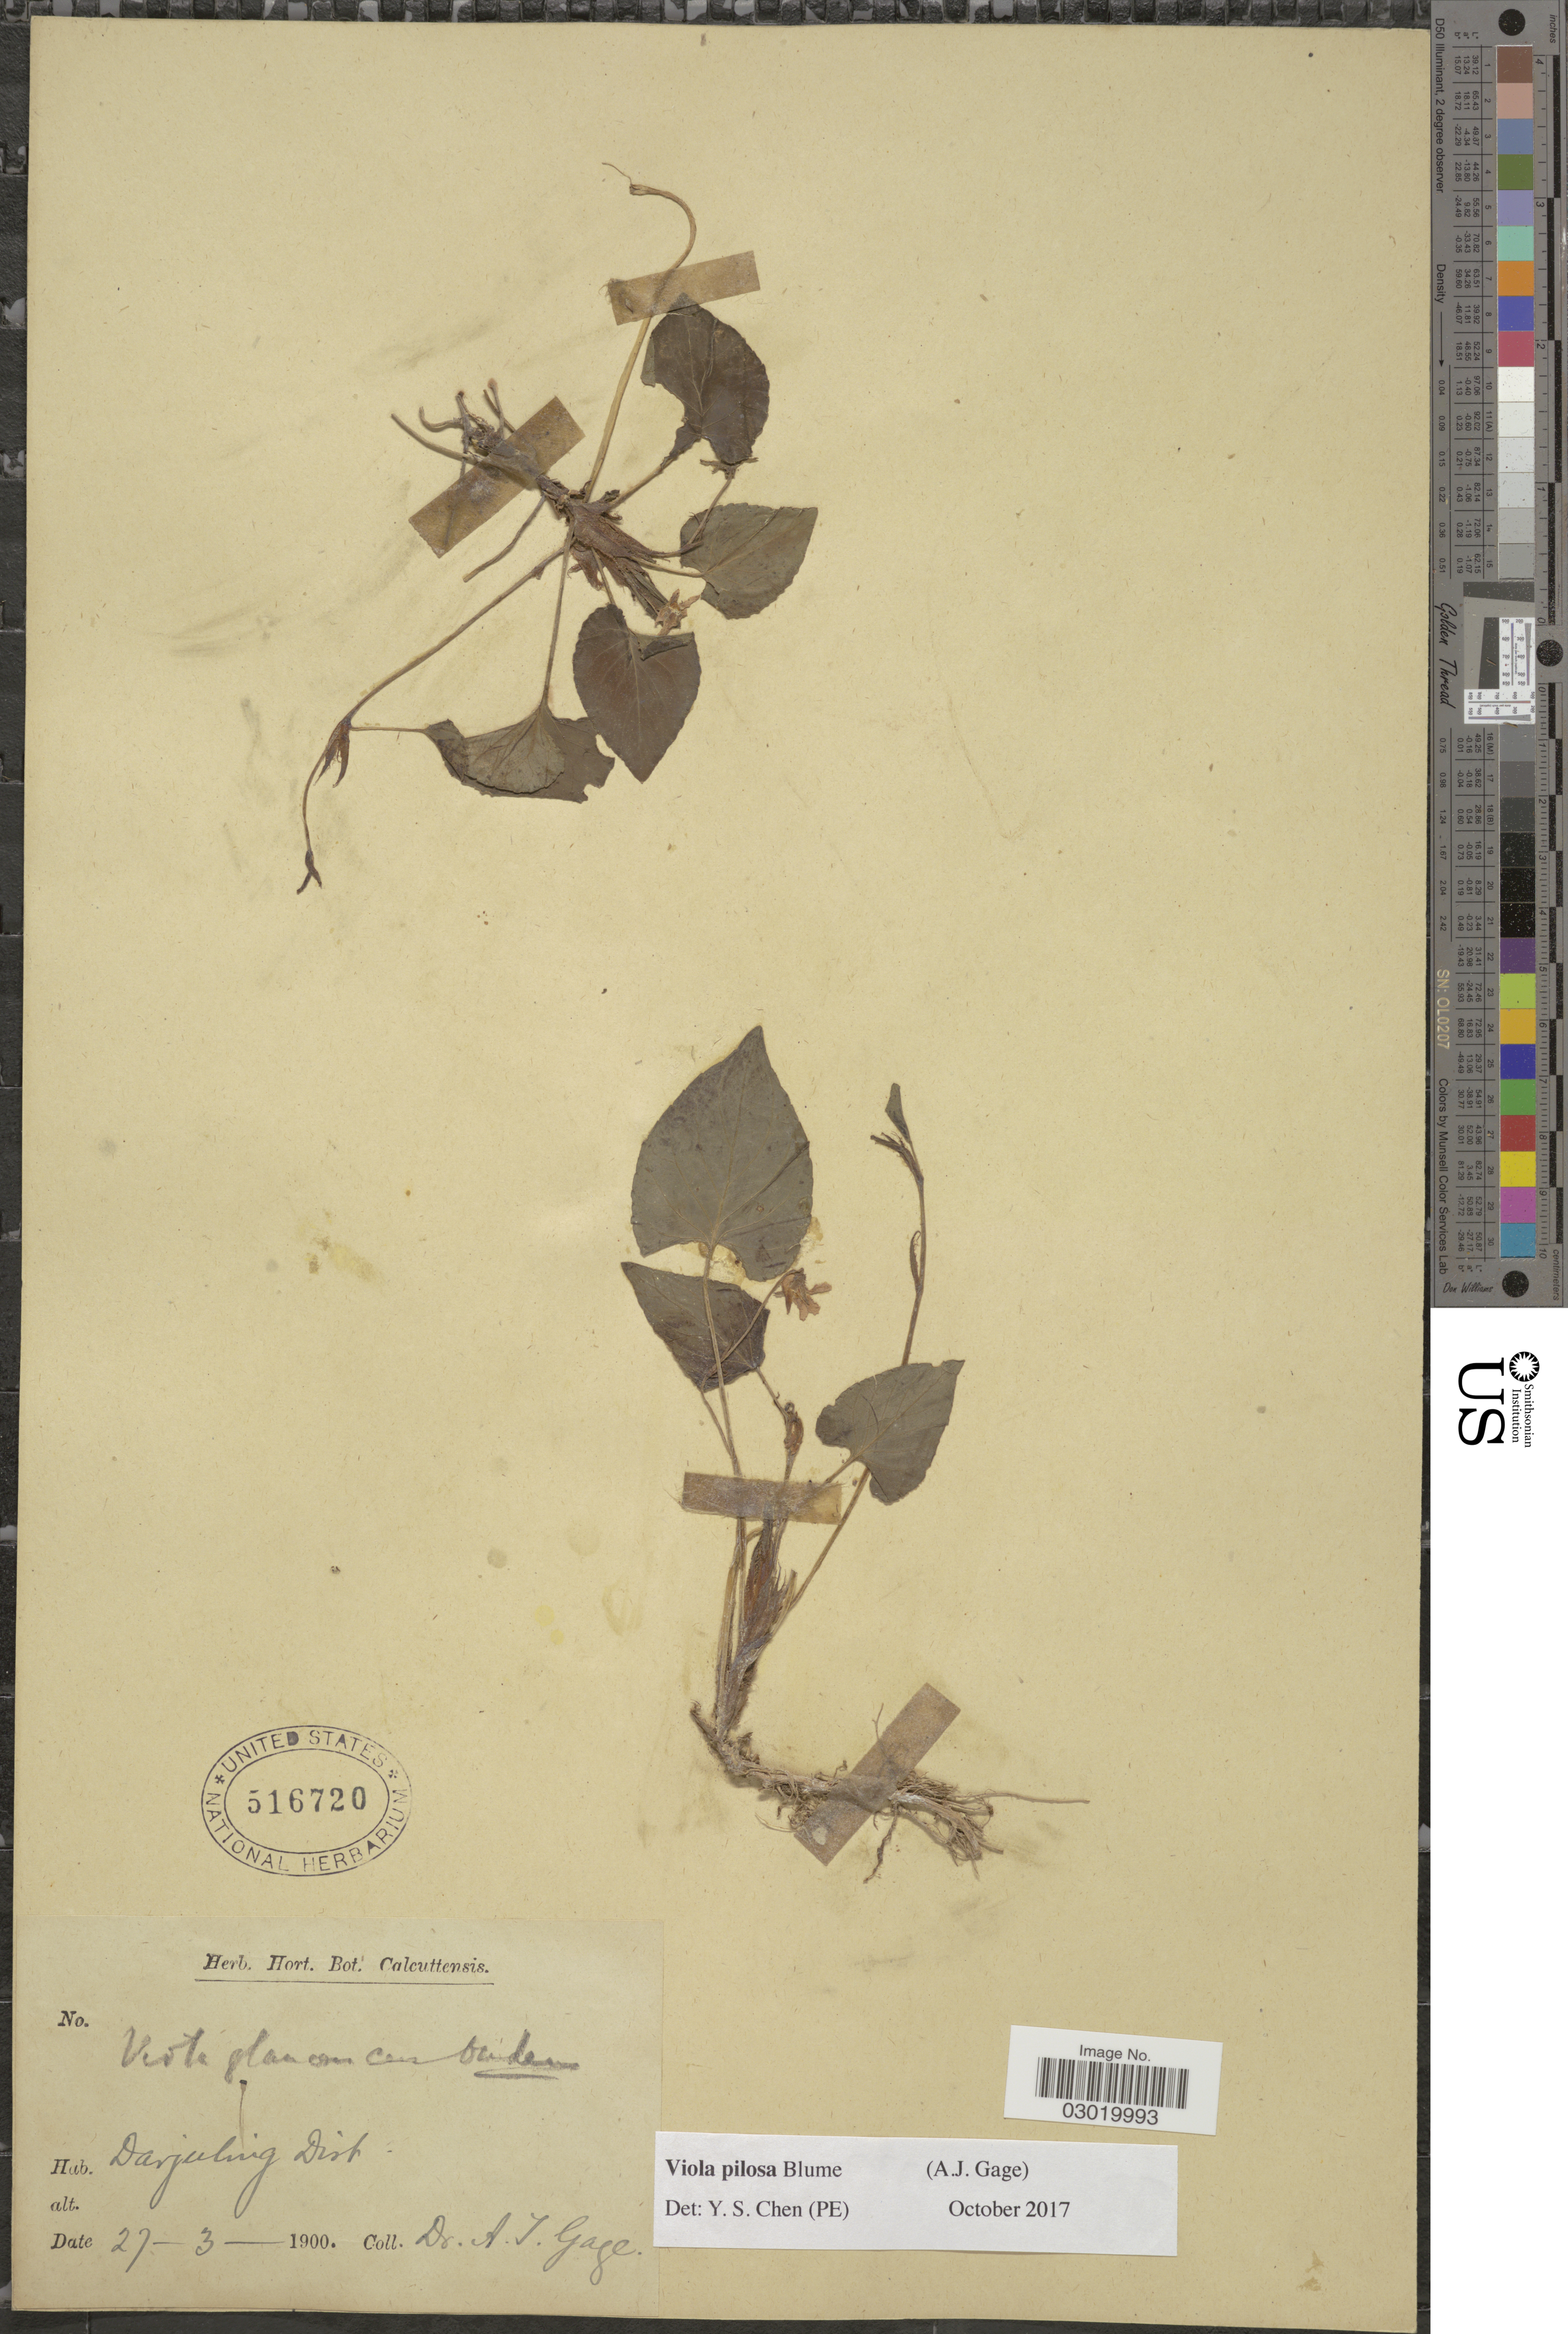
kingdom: Plantae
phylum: Tracheophyta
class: Magnoliopsida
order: Malpighiales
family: Violaceae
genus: Viola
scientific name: Viola pilosa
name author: Blume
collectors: A. Gage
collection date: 1900-03-27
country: India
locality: Darjeeling Dist.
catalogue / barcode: US 516720